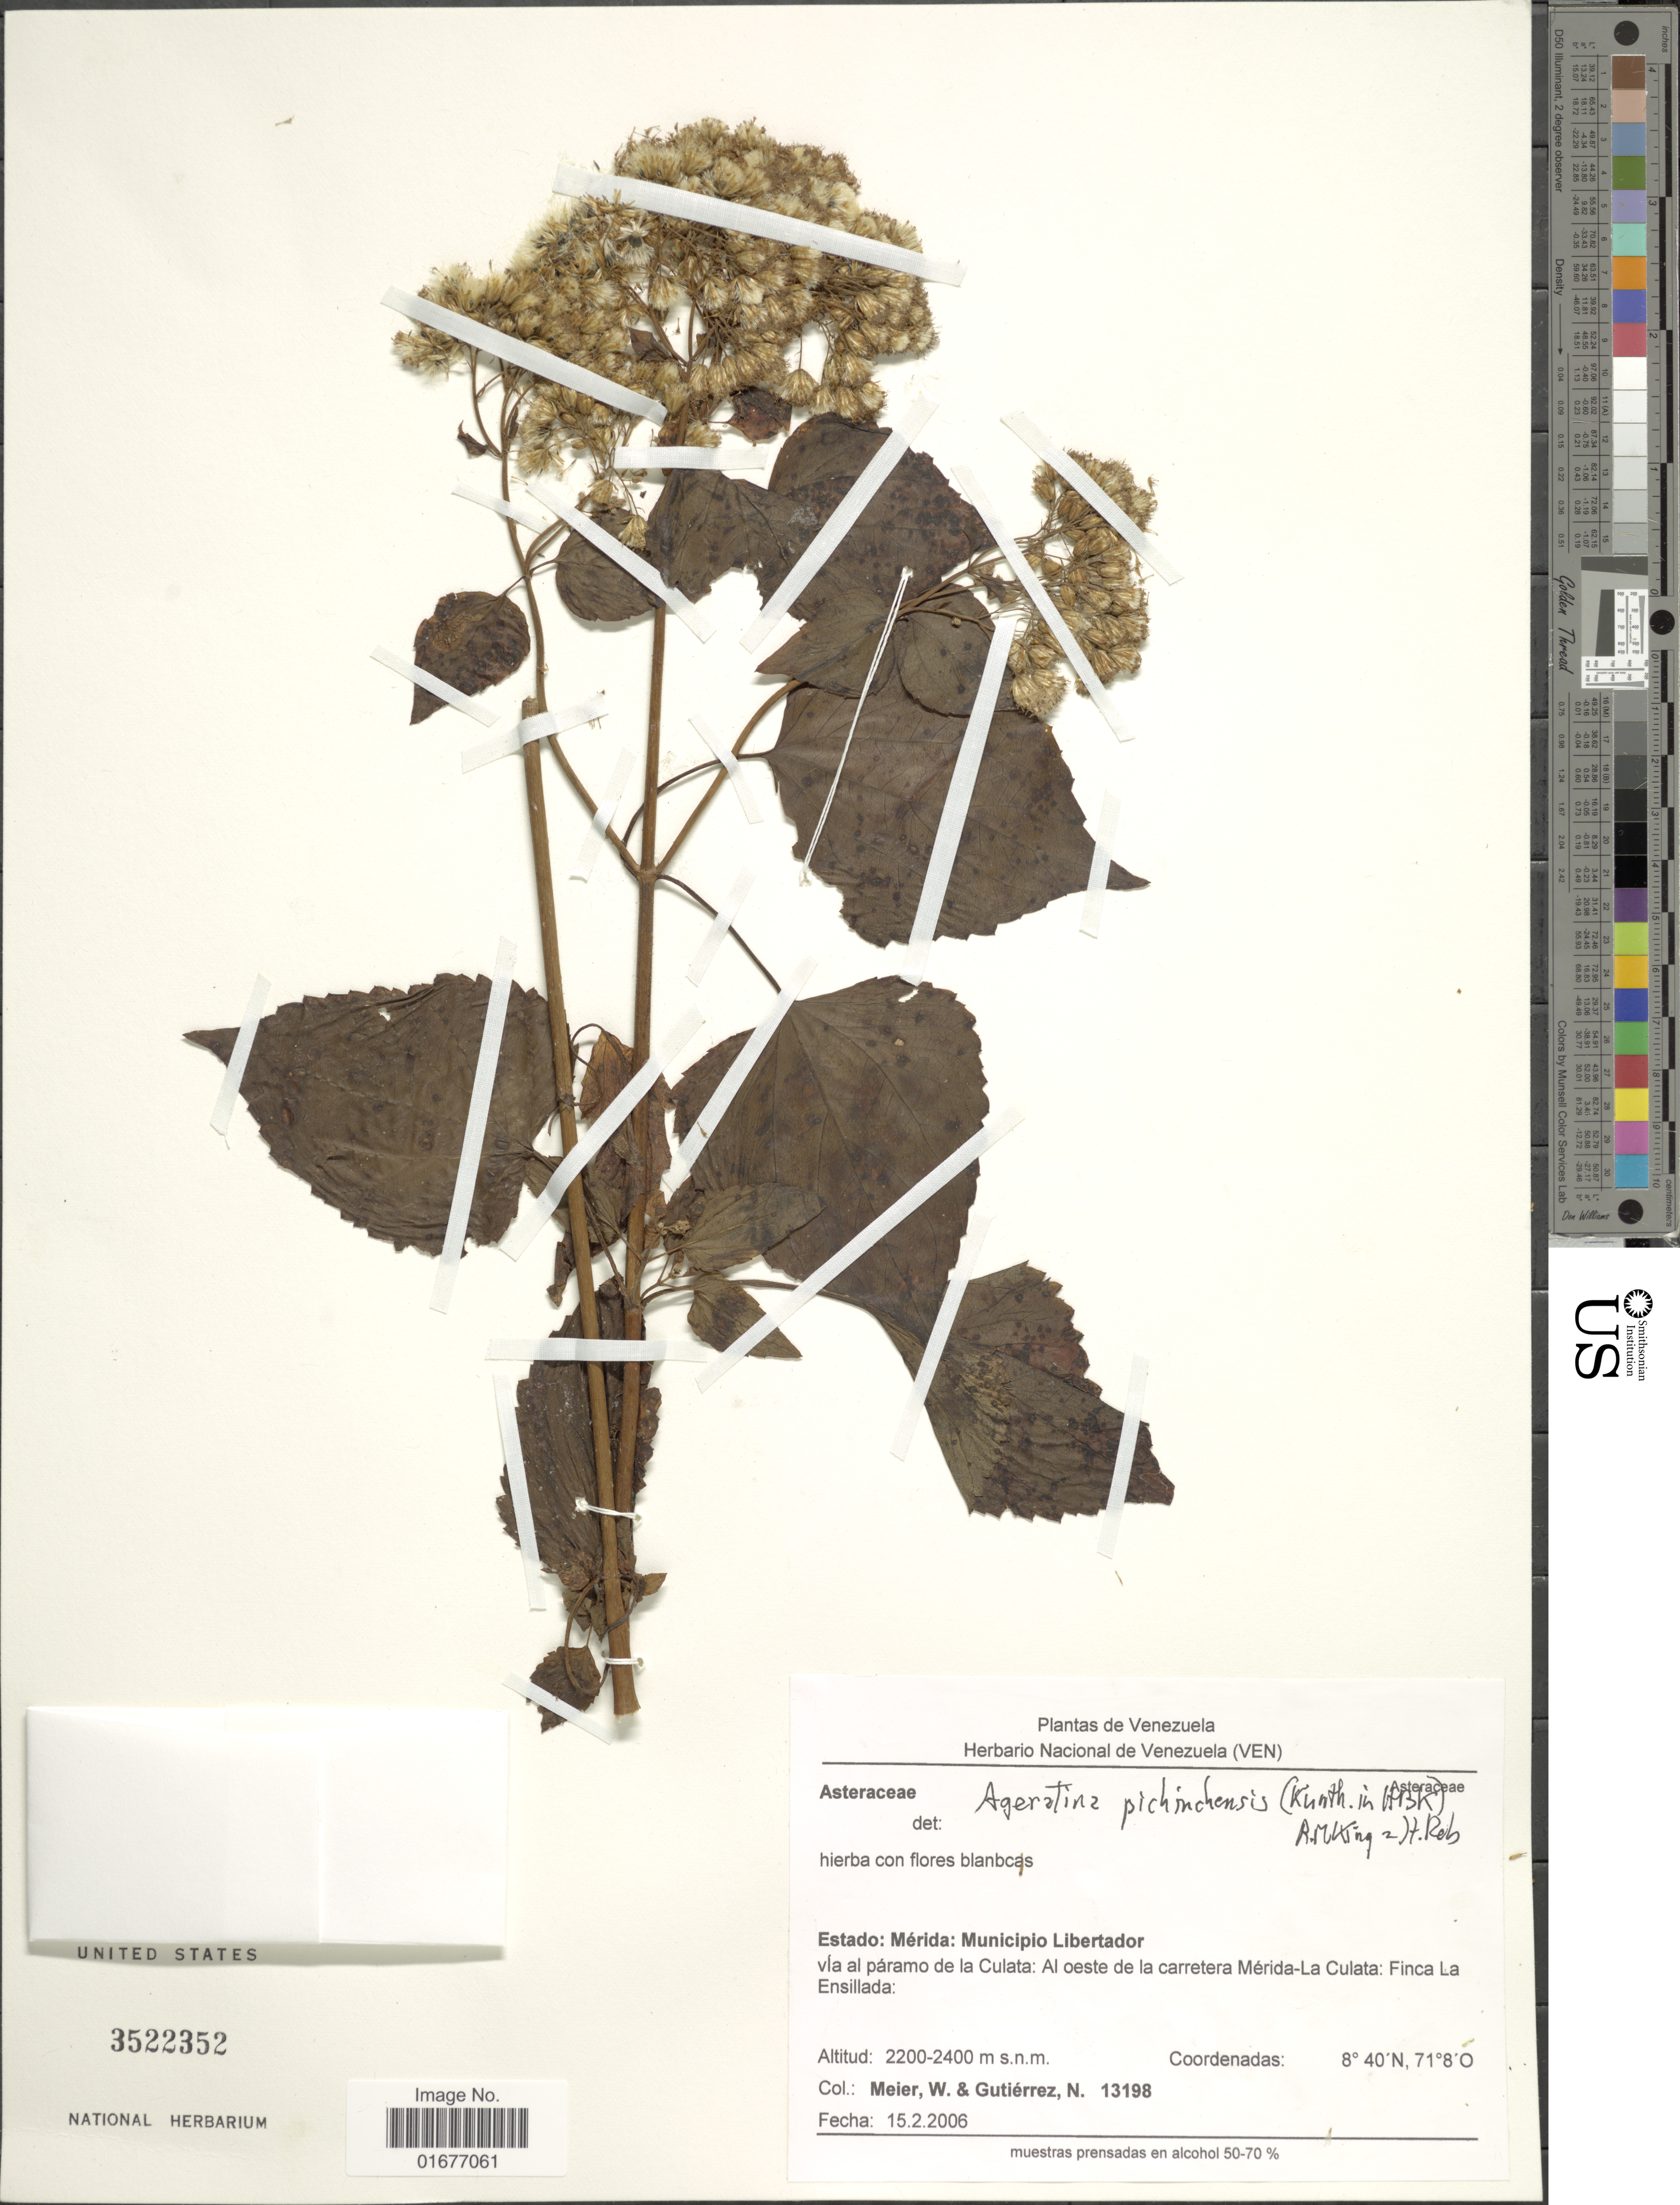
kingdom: Plantae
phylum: Tracheophyta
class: Magnoliopsida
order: Asterales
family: Asteraceae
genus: Ageratina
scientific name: Ageratina pichinchensis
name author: (Kunth) R.M. King & H. Rob.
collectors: W. Meier & N. Gutierrez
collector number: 13198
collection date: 2006-02-15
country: Venezuela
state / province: Mérida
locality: Municipio Libertador, via al paramo de la Culata: Al oeste de la carretera Merida-La Culata: Finca la Ensillada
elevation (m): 2200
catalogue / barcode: US 3522352